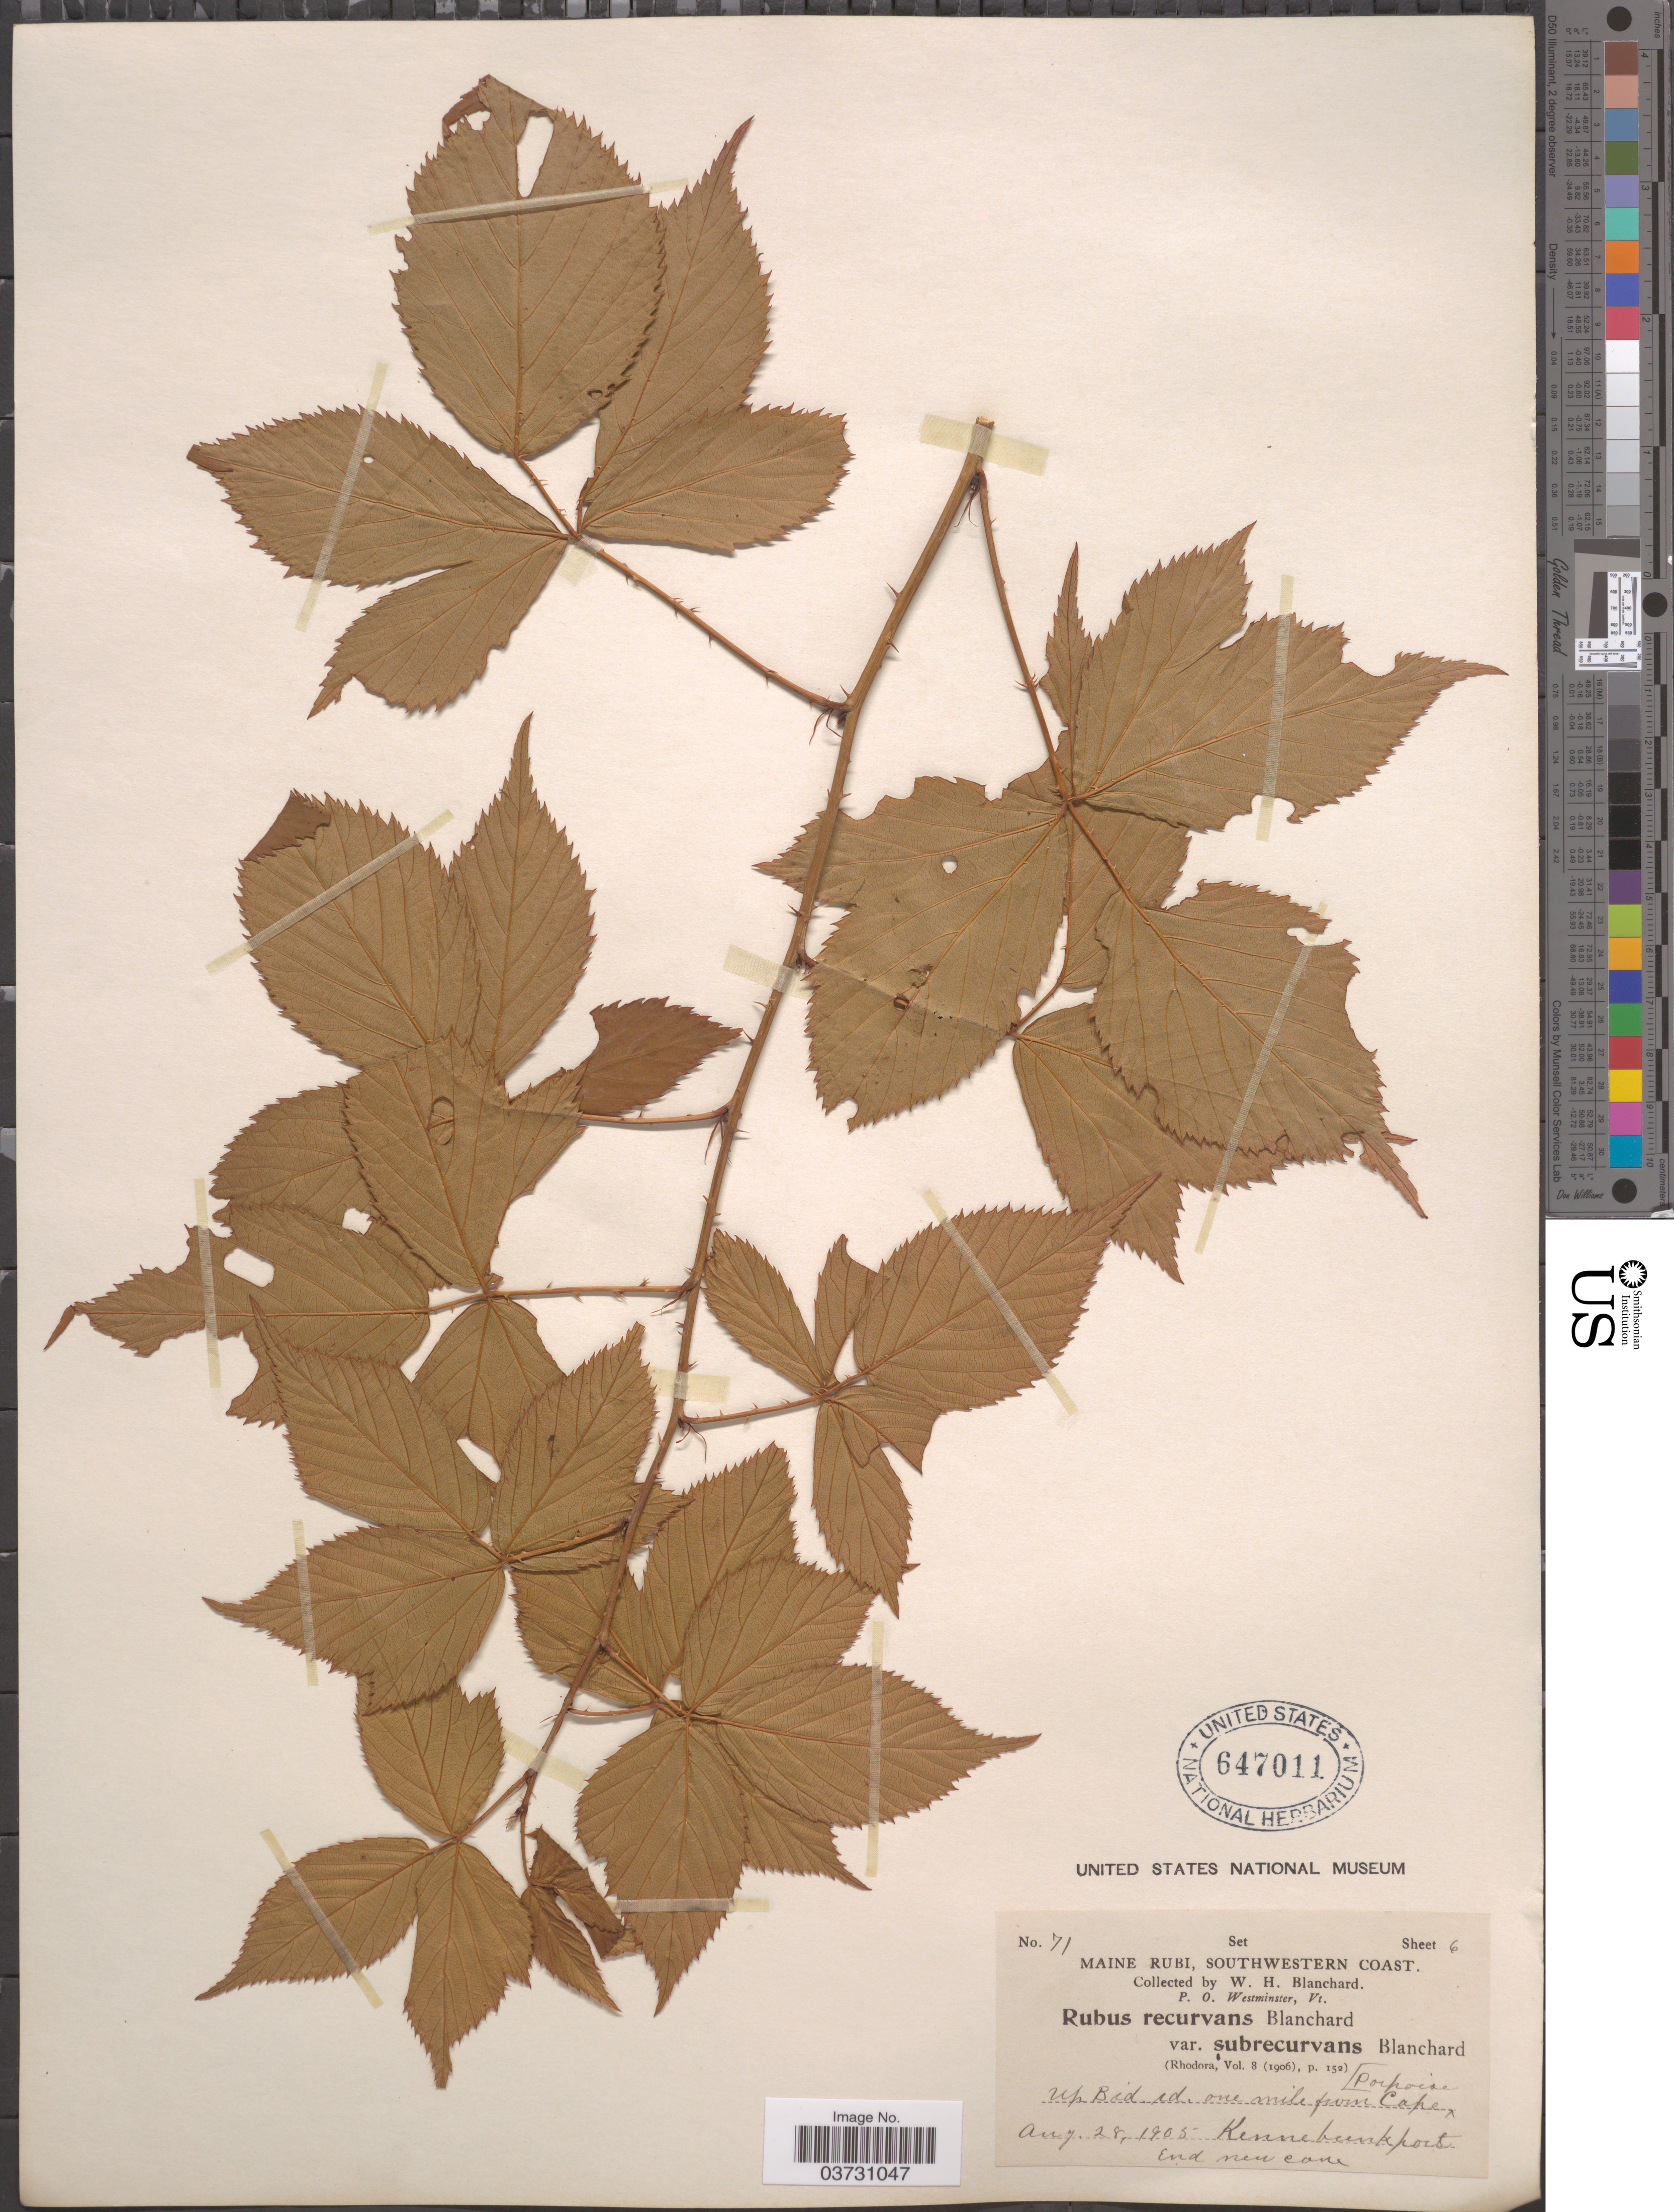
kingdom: Plantae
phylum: Tracheophyta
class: Magnoliopsida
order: Rosales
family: Rosaceae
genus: Rubus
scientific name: Rubus recurvans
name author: Blanch.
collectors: W. H. Blanchard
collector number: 71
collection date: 1905-08-28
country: United States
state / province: Maine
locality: Southwestern Coast. Up Bid. rd, one mile from Cape Porpoise, Kennebunkport.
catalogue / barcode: US 647011